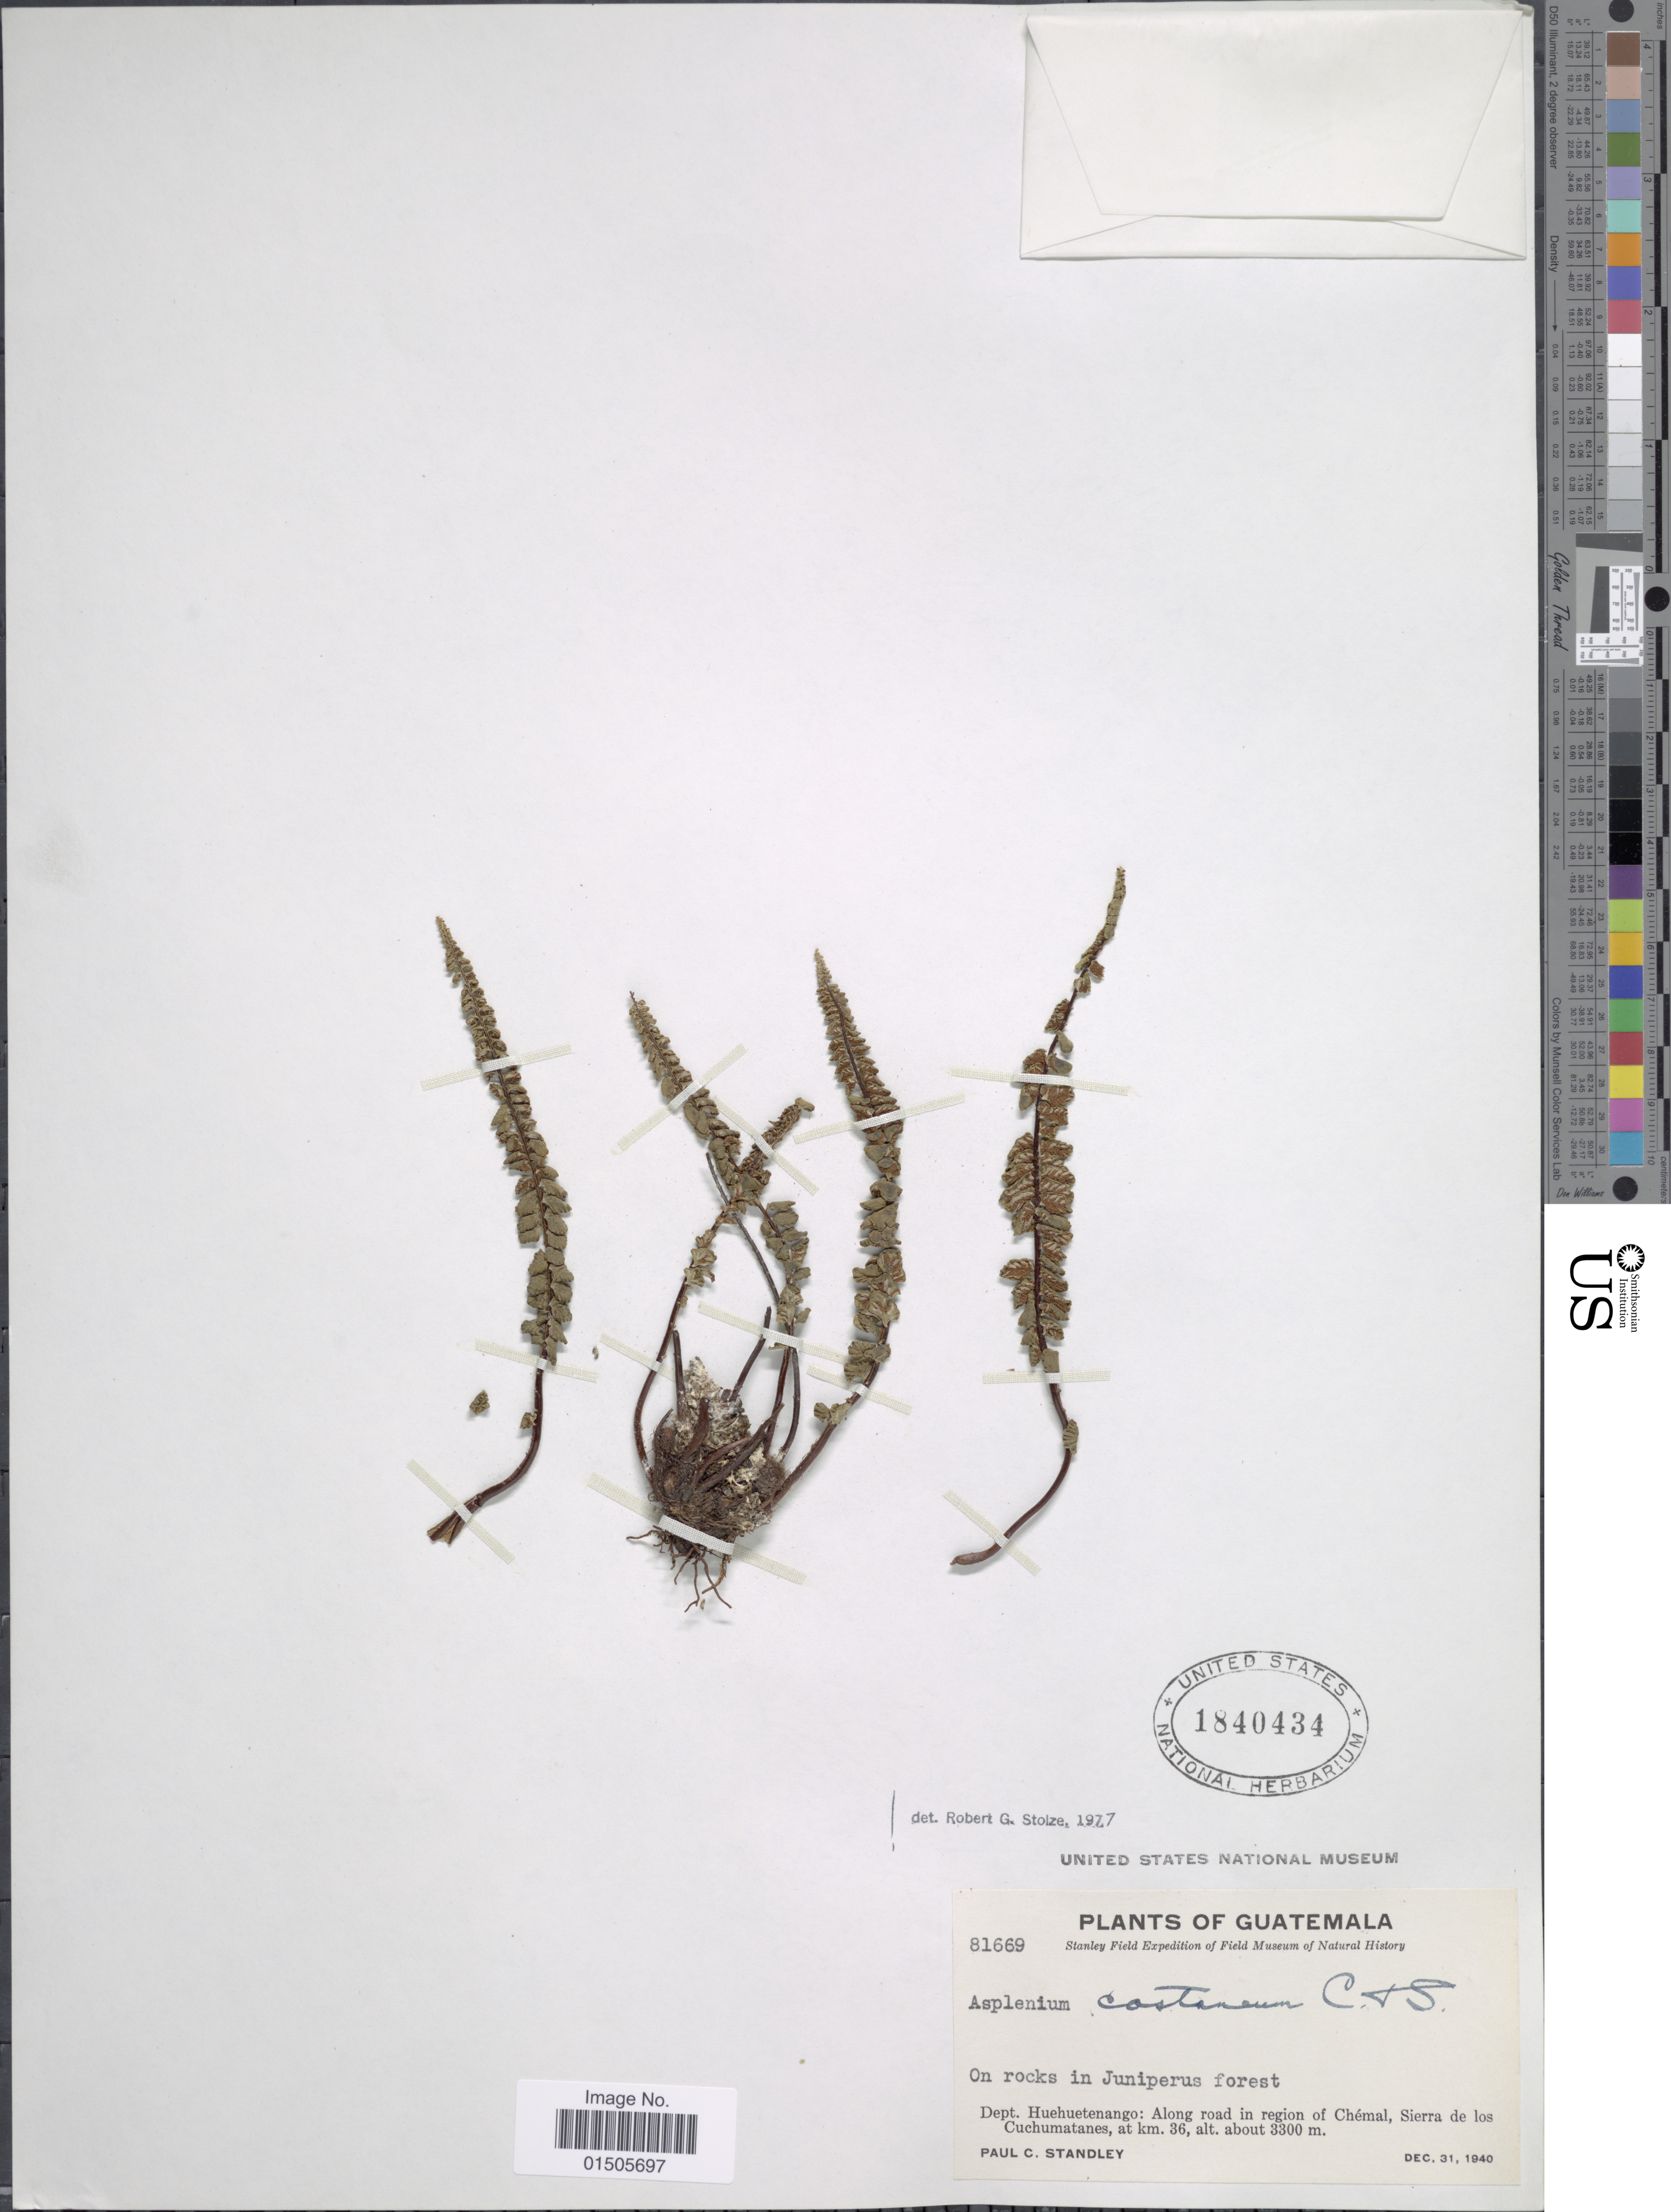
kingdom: Plantae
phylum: Tracheophyta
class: Polypodiopsida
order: Polypodiales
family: Aspleniaceae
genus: Asplenium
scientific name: Asplenium castaneum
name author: Schltdl. & Cham.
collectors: P. C. Standley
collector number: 81669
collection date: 1940-12-31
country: Guatemala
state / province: Huehuetenango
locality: Along road in region of Chemal, Sierra de los Cuchumatanes, at km. 36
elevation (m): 3300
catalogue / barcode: US 1840434